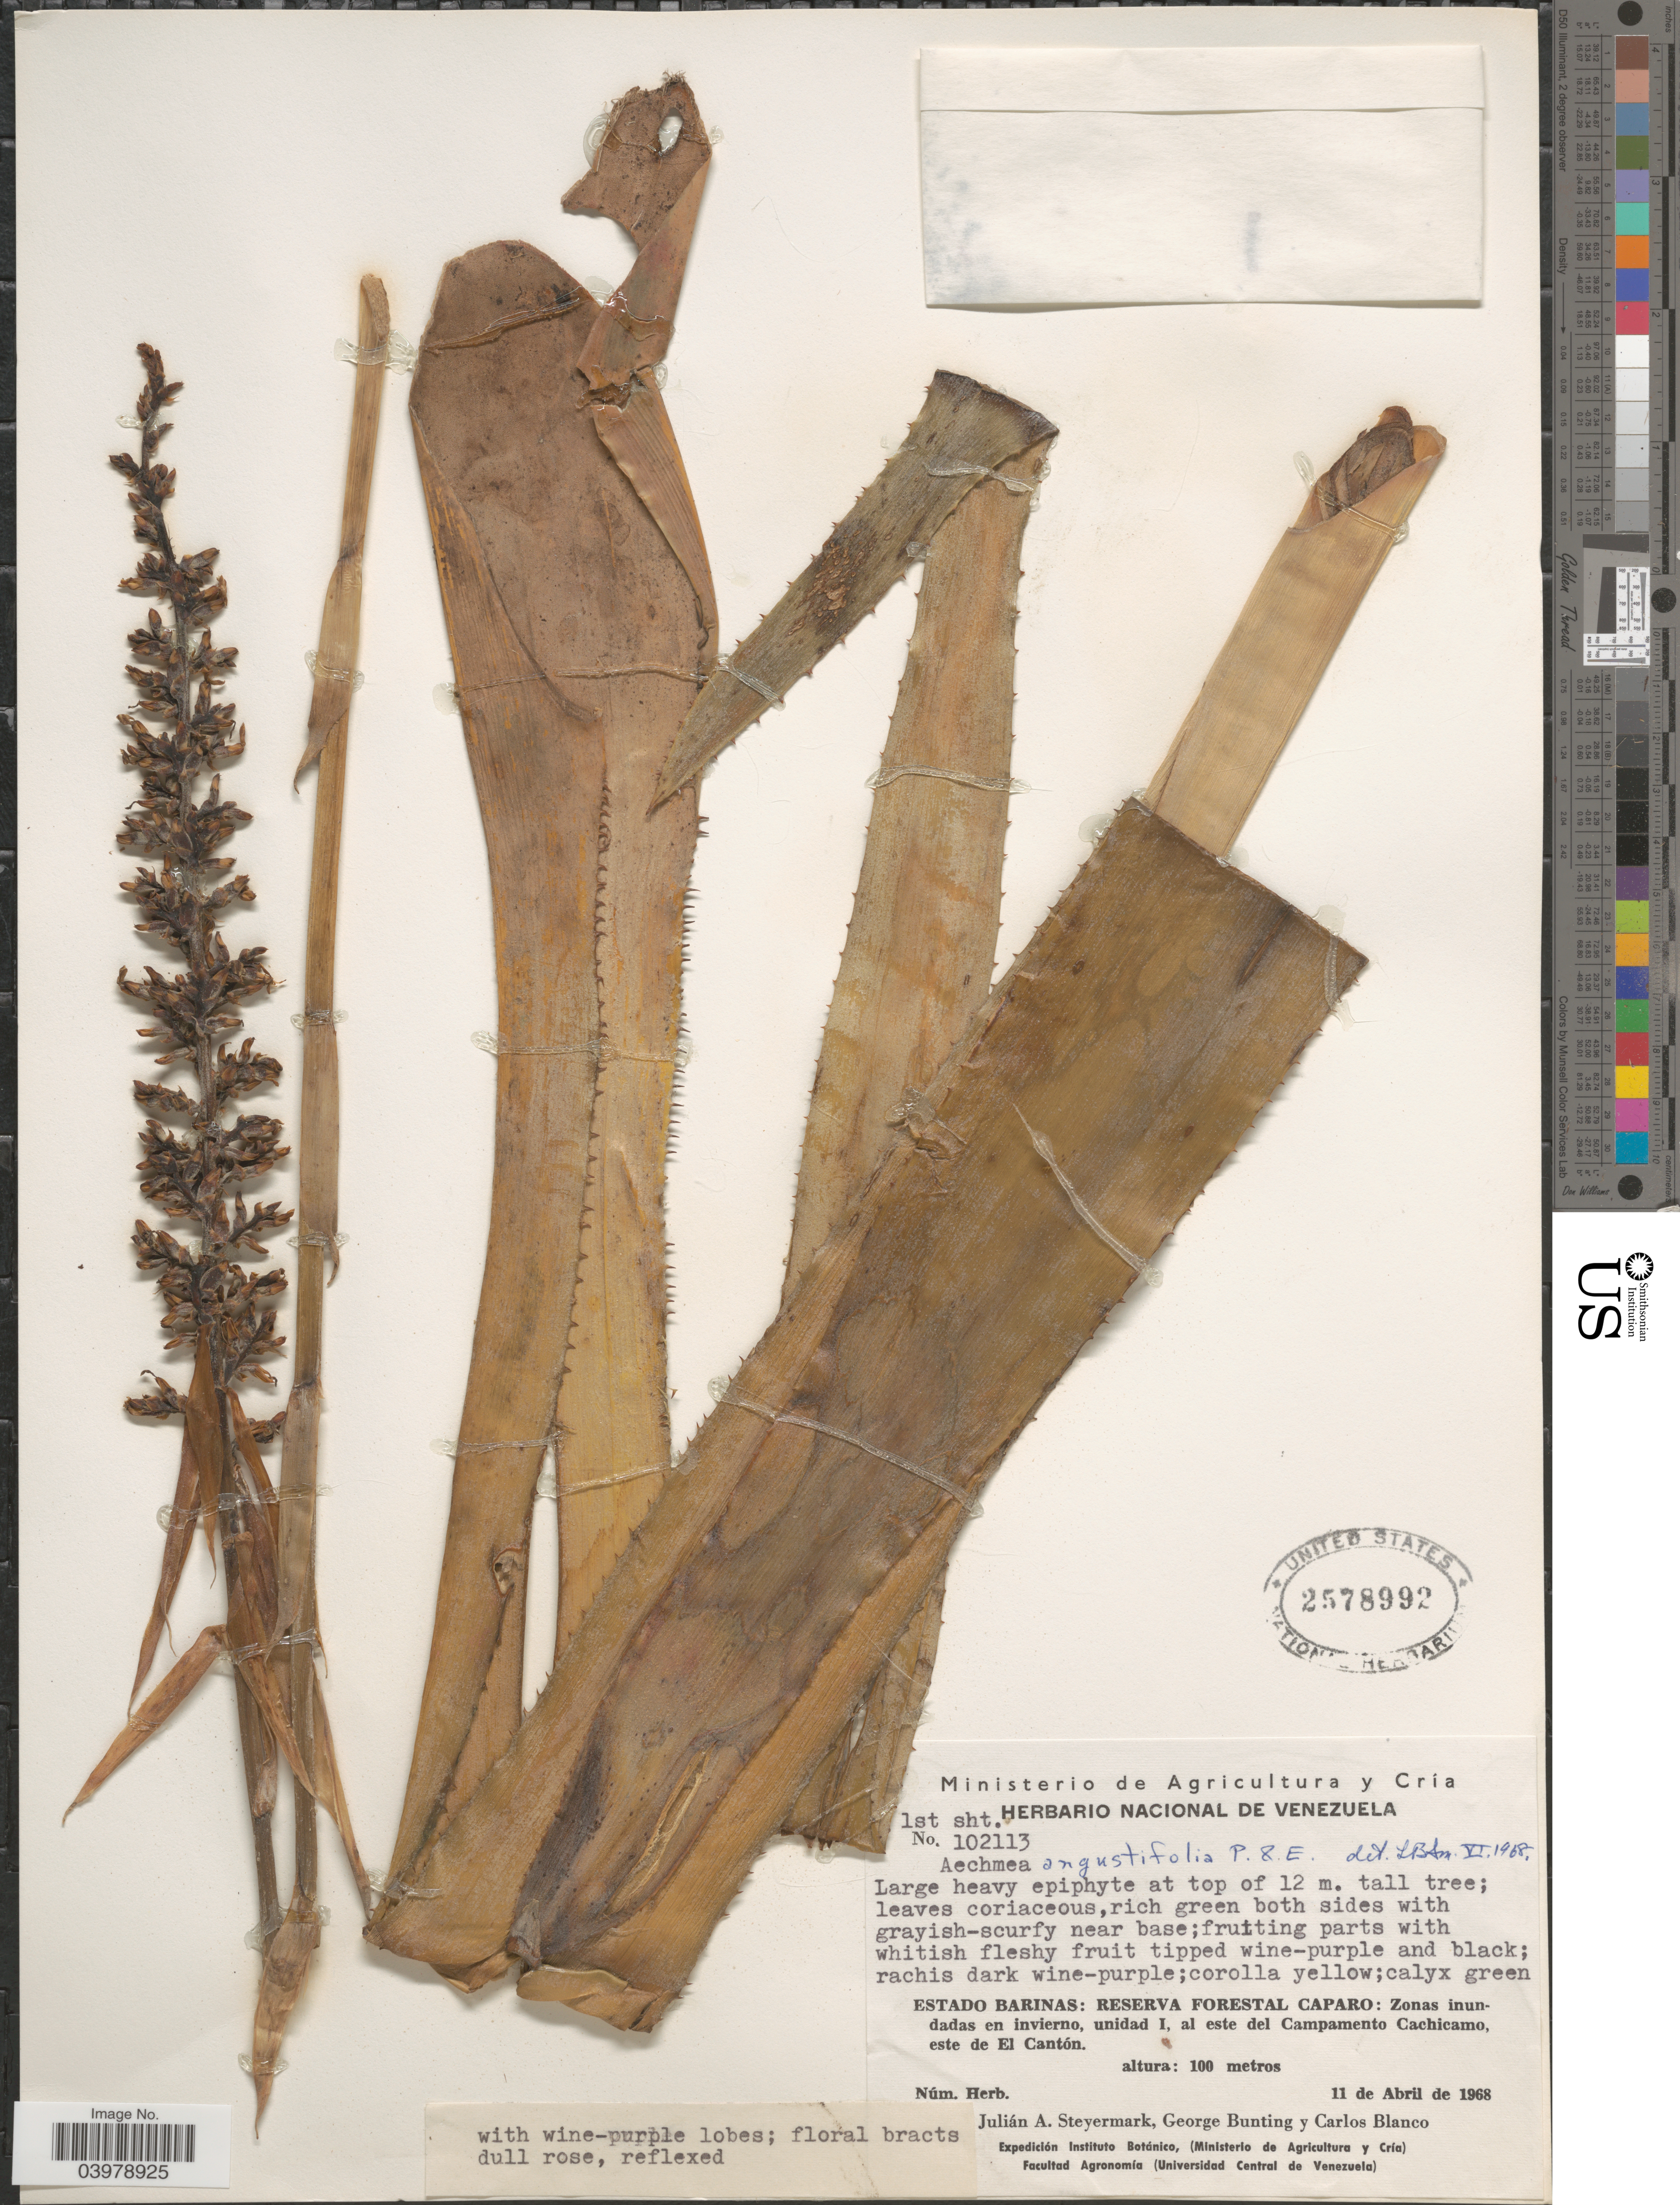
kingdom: Plantae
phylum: Tracheophyta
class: Liliopsida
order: Poales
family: Bromeliaceae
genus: Aechmea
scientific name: Aechmea angustifolia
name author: Poepp. & Endl.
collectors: J. Steyermark, G. S. Bunting & C. Blanco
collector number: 102113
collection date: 1968-04-11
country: Venezuela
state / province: Barinas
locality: Reserva Forestal Caparo: Zonas inundadas en invierno, unidad I, al este del Campamento Cachicamo, este de El Cantón.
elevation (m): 100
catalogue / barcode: US 2578992